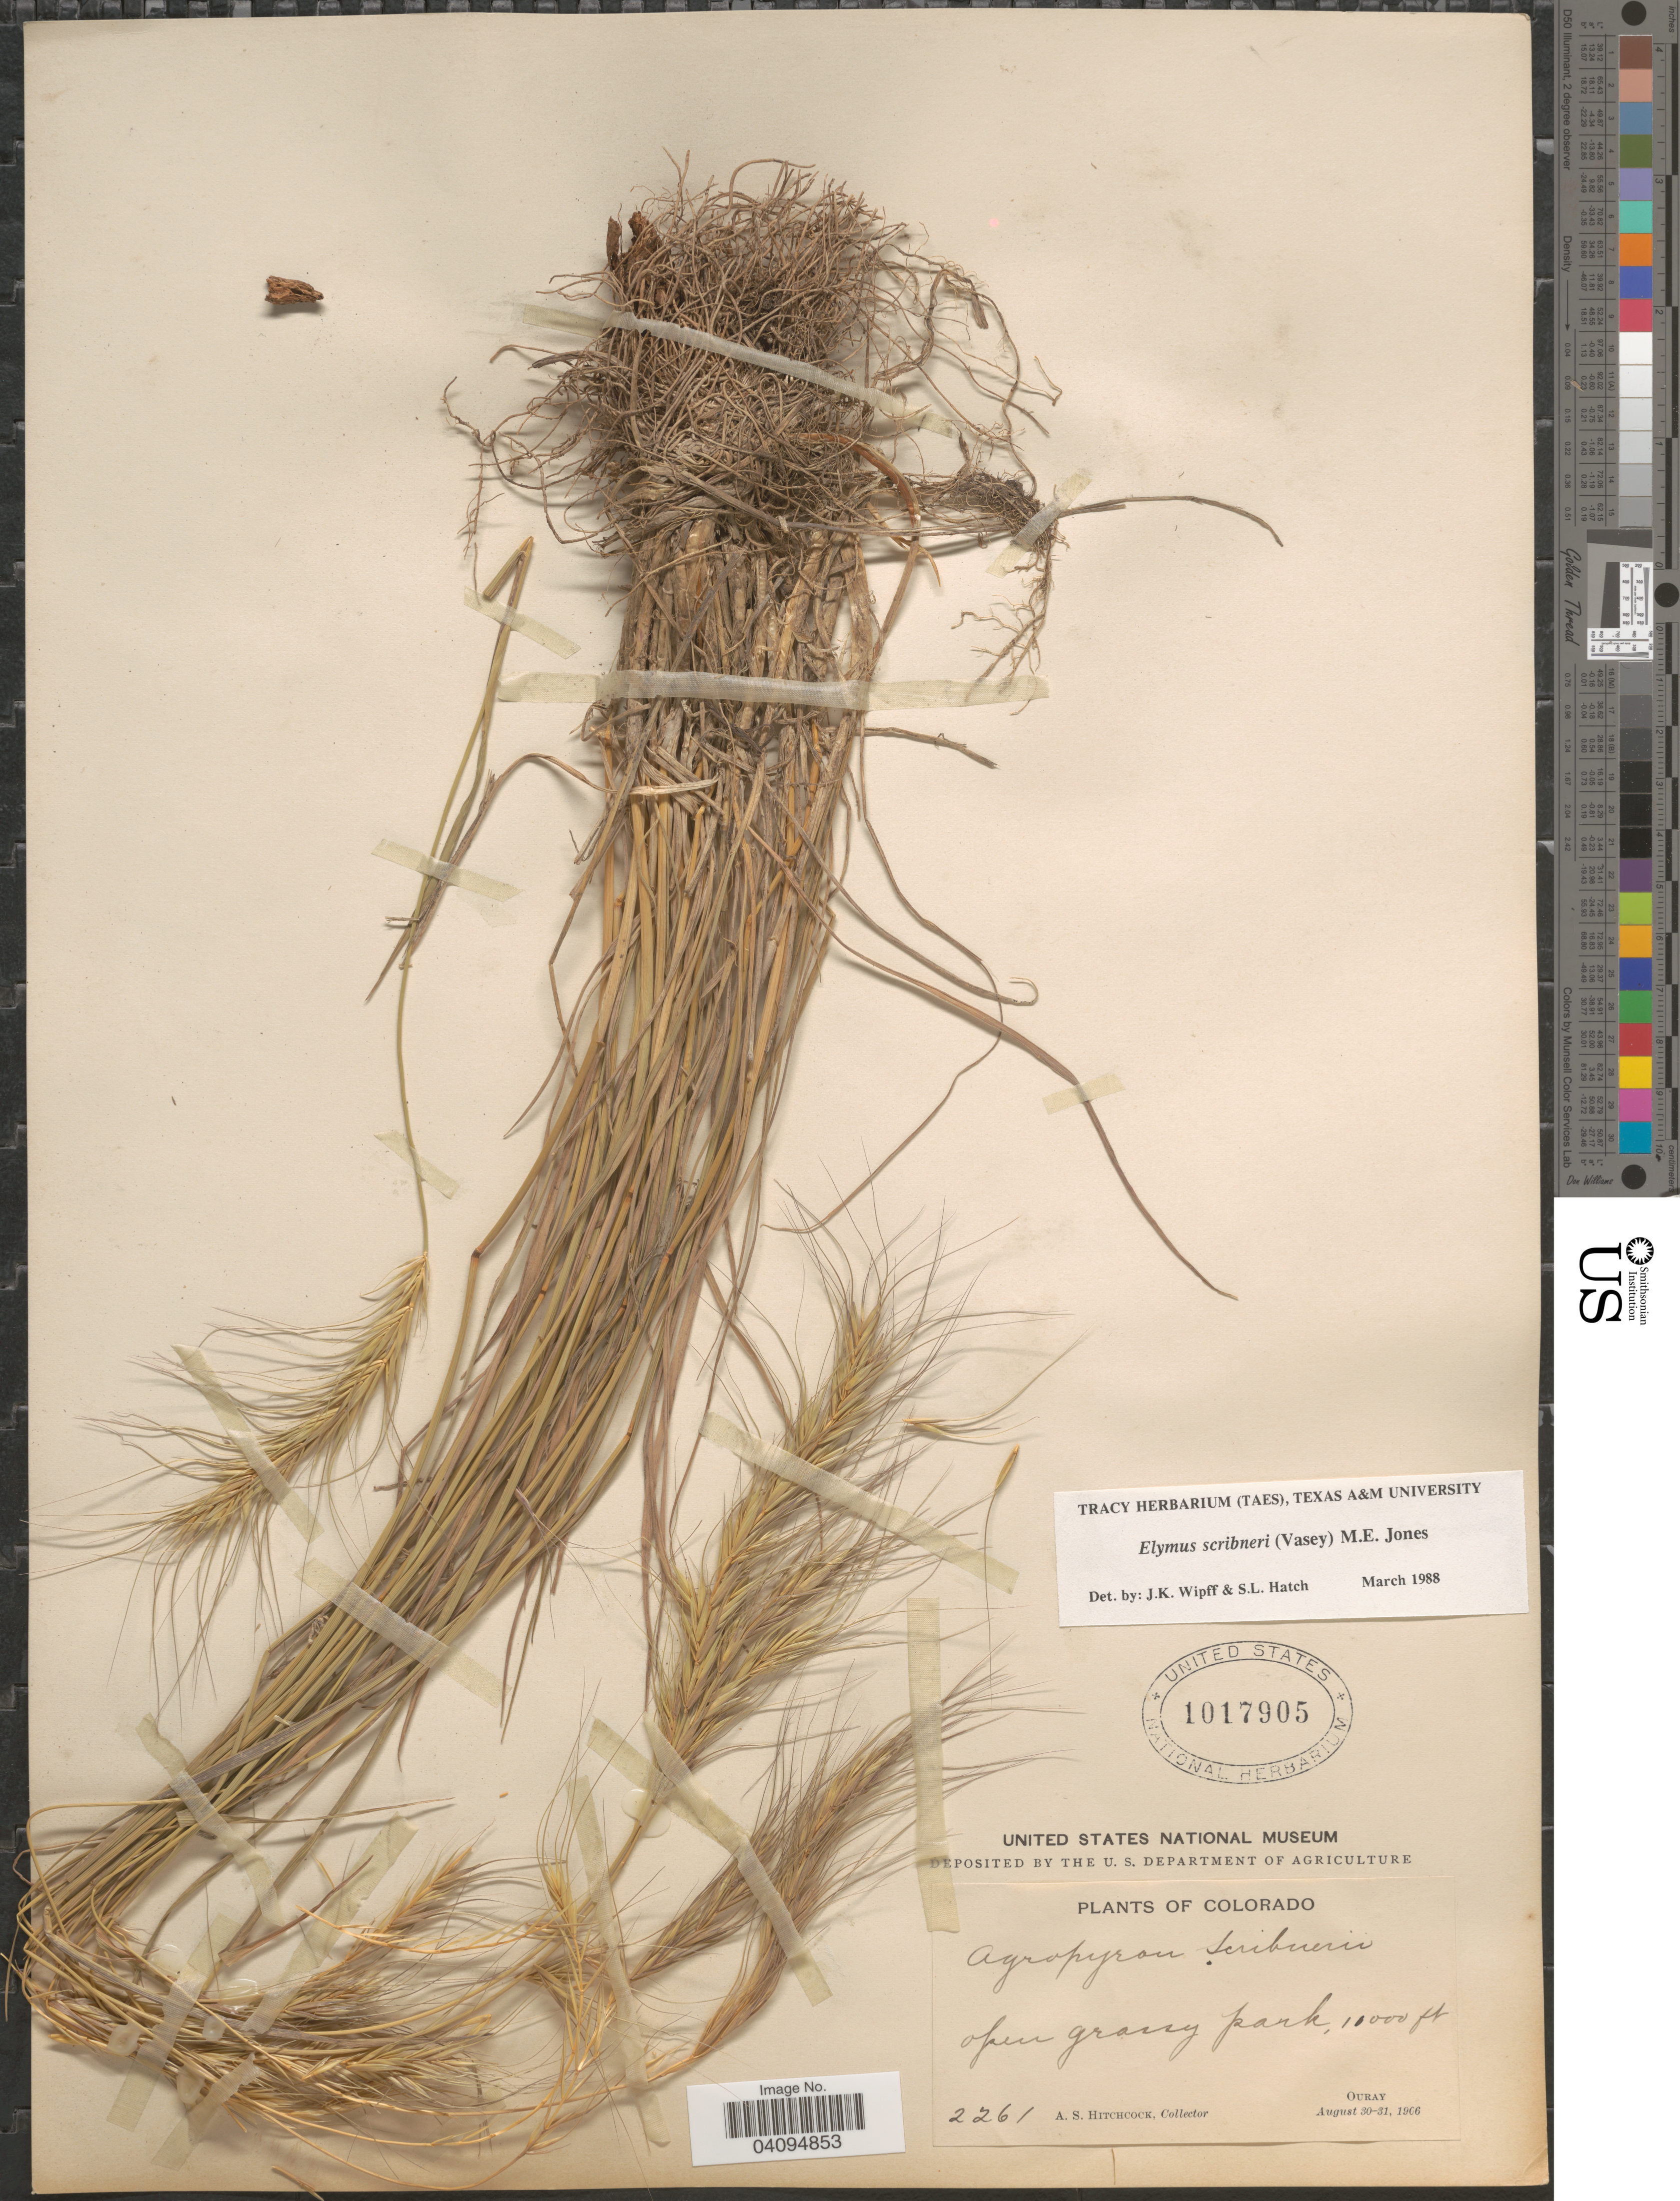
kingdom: Plantae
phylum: Tracheophyta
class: Liliopsida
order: Poales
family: Poaceae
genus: Elymus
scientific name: Elymus scribneri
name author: (Vasey) M.E. Jones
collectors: A. S. Hitchcock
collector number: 2261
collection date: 1906-08-30/1906-08-31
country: United States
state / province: Colorado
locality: Open grassy park. Ouray.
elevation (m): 3353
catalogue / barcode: US 1017905